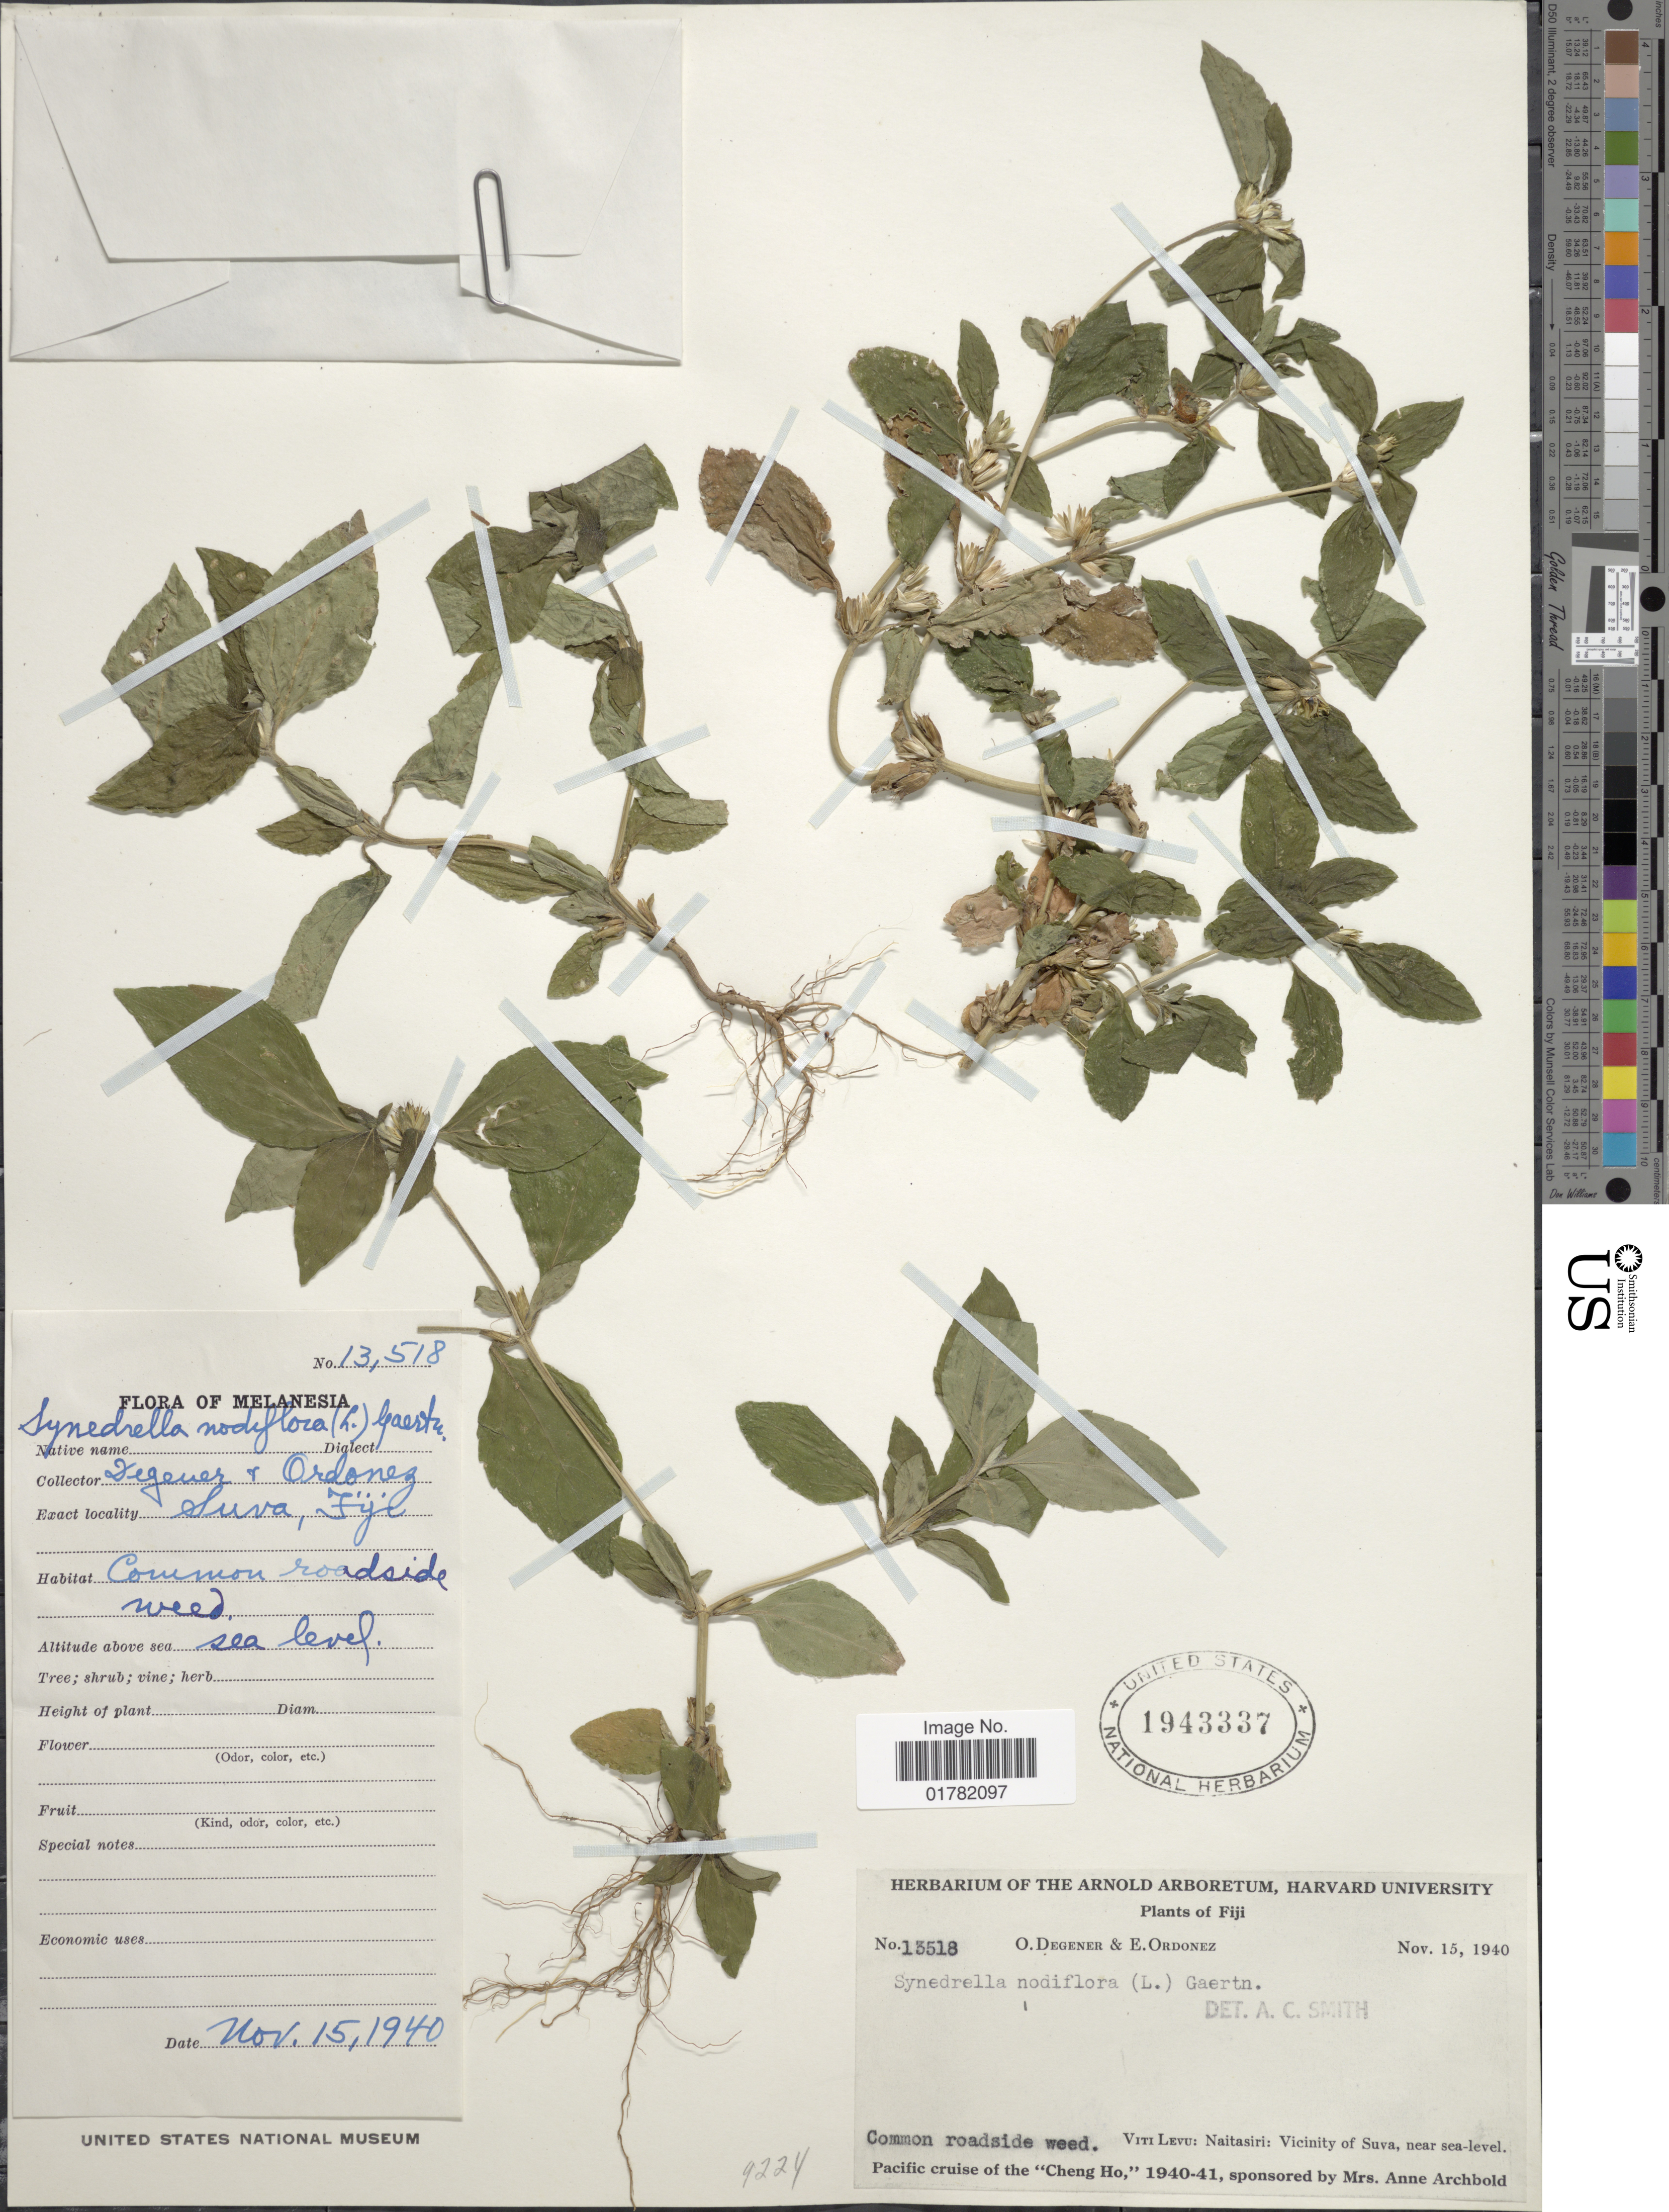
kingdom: Plantae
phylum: Tracheophyta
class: Magnoliopsida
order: Asterales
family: Asteraceae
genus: Synedrella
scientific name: Synedrella nodiflora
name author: (L.) Gaertn.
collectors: O. Degener & E. Ordones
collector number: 13518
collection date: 1940-11-15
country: Fiji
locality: Common roadside weed, Viti Levu: Naitasiri: Vicinity of Suva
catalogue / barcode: US 1943337